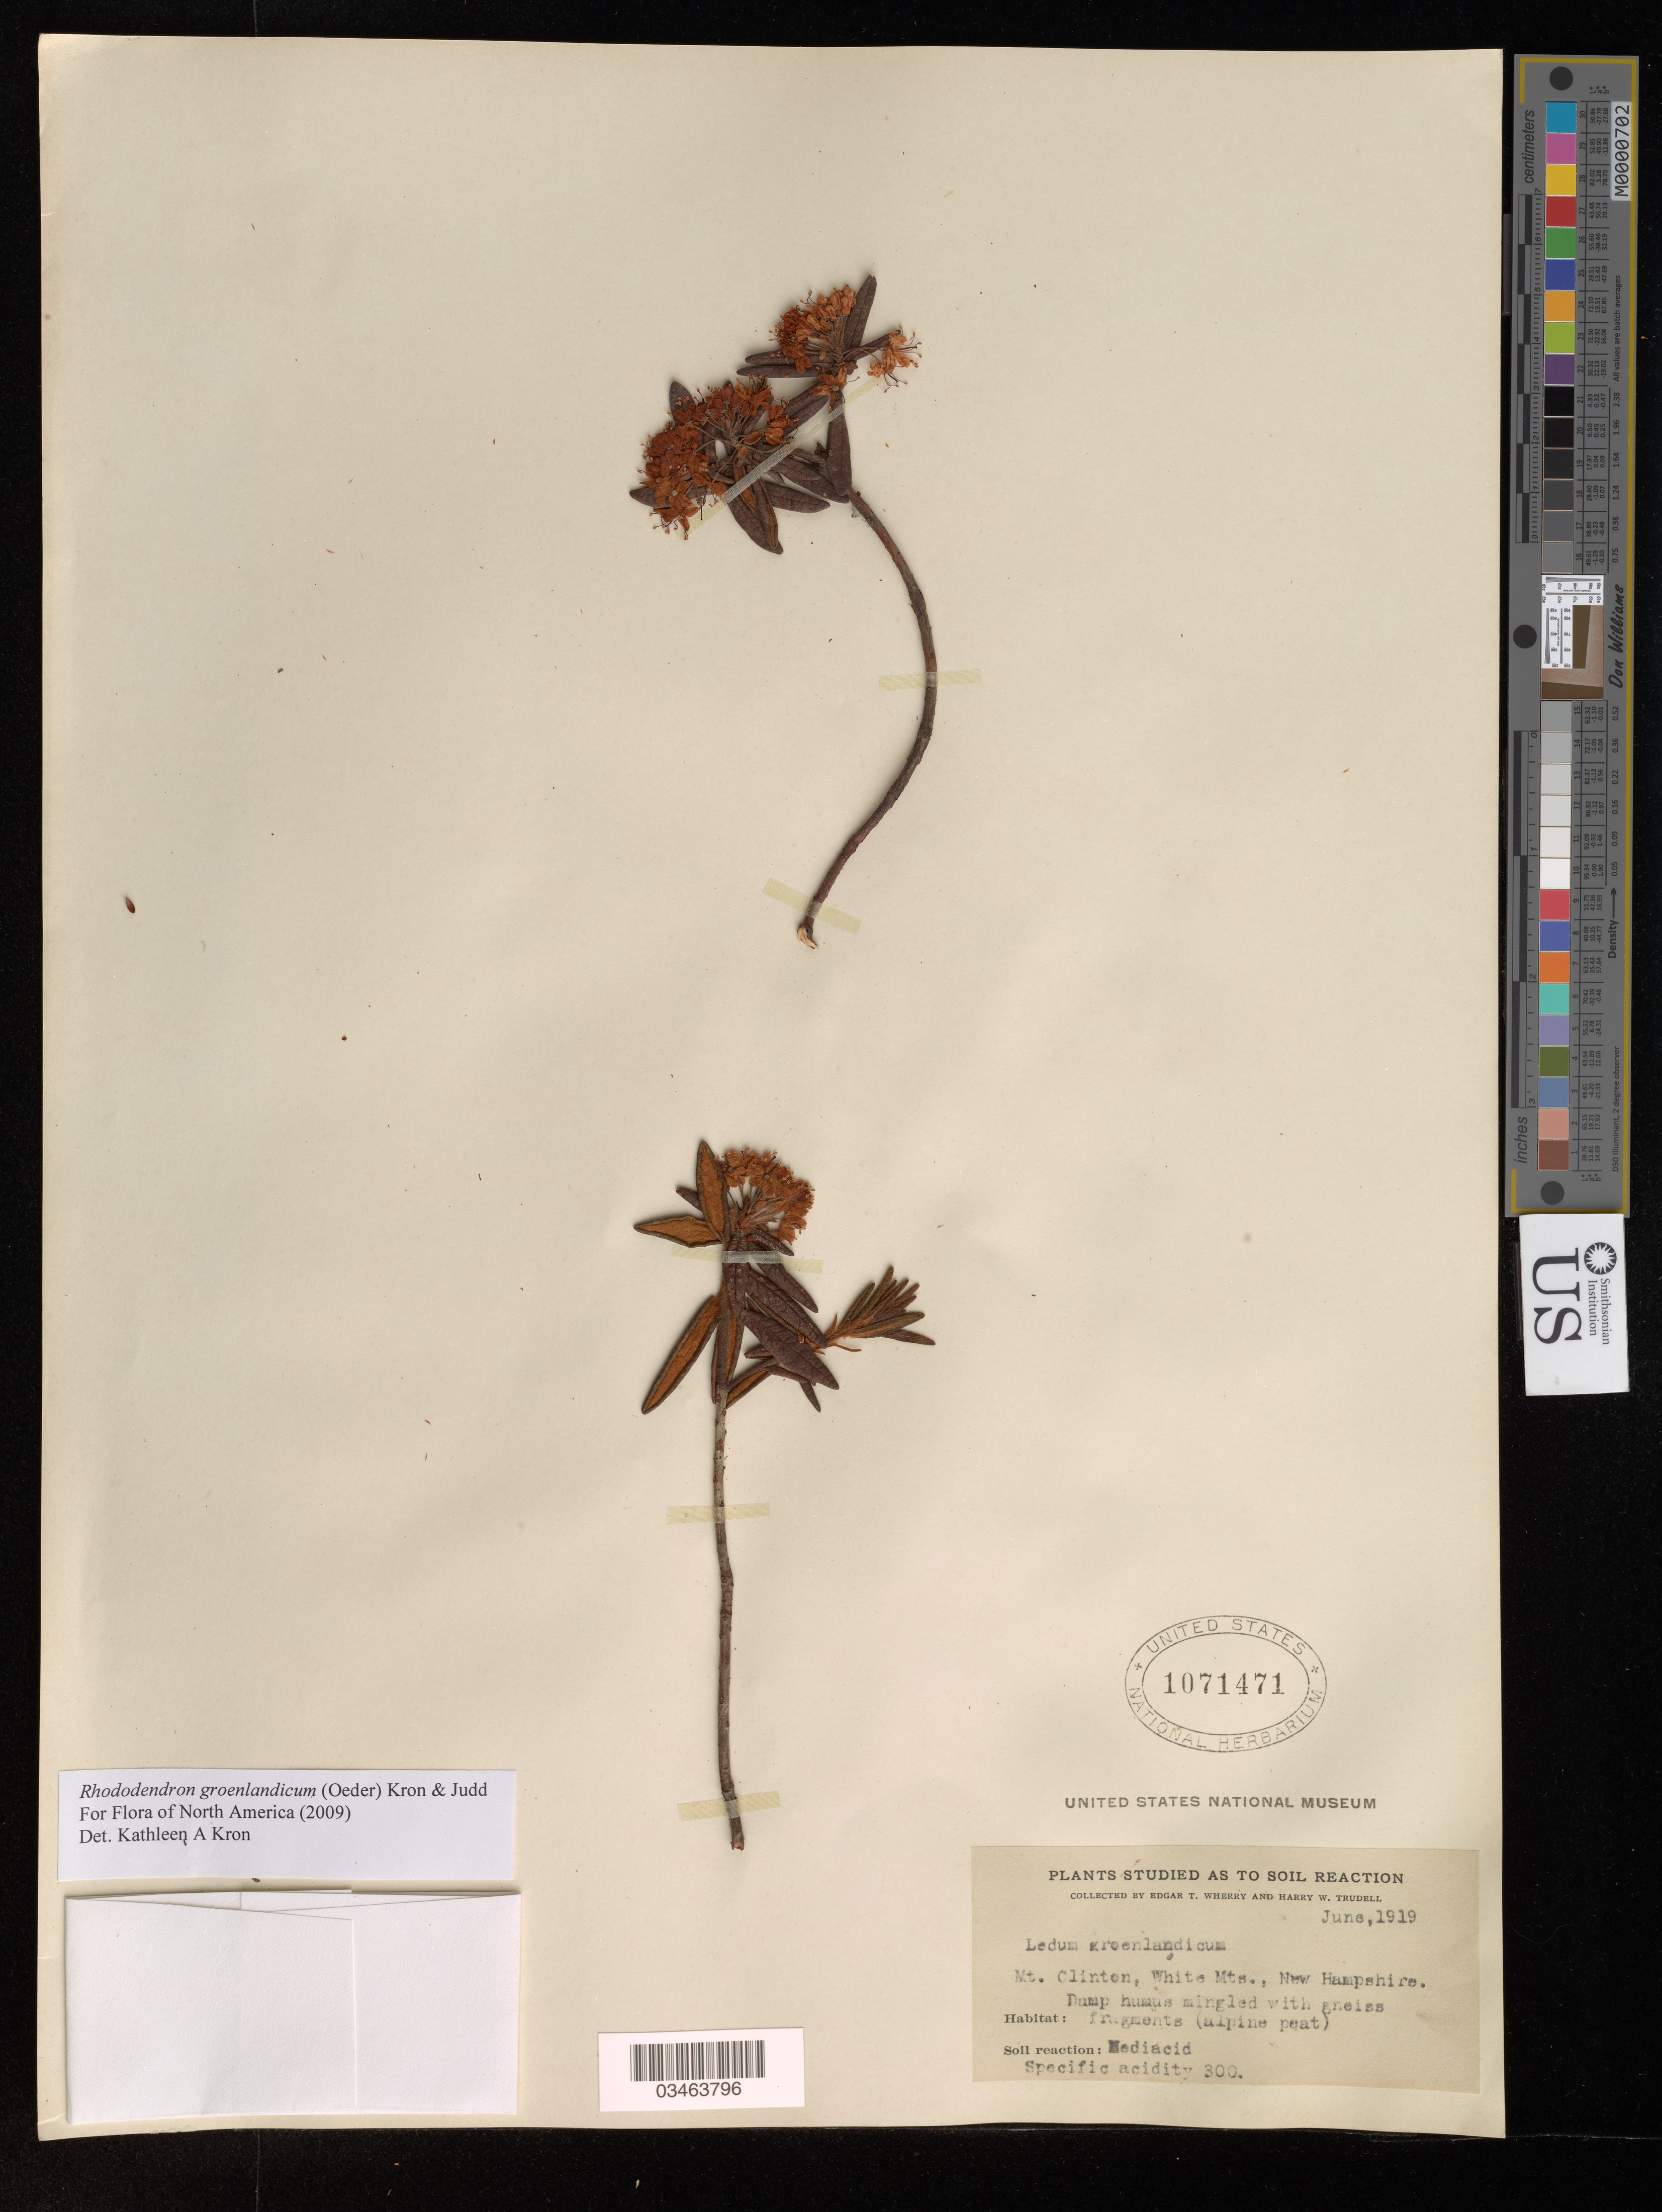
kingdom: Plantae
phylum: Tracheophyta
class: Magnoliopsida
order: Ericales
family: Ericaceae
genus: Rhododendron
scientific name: Rhododendron groenlandicum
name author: (Oeder) Kron & Judd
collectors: E. T. Wherry & H. Trudell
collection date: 1919-06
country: United States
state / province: New Hampshire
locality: Mt. Clinton, White Mts.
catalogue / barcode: US 1071471